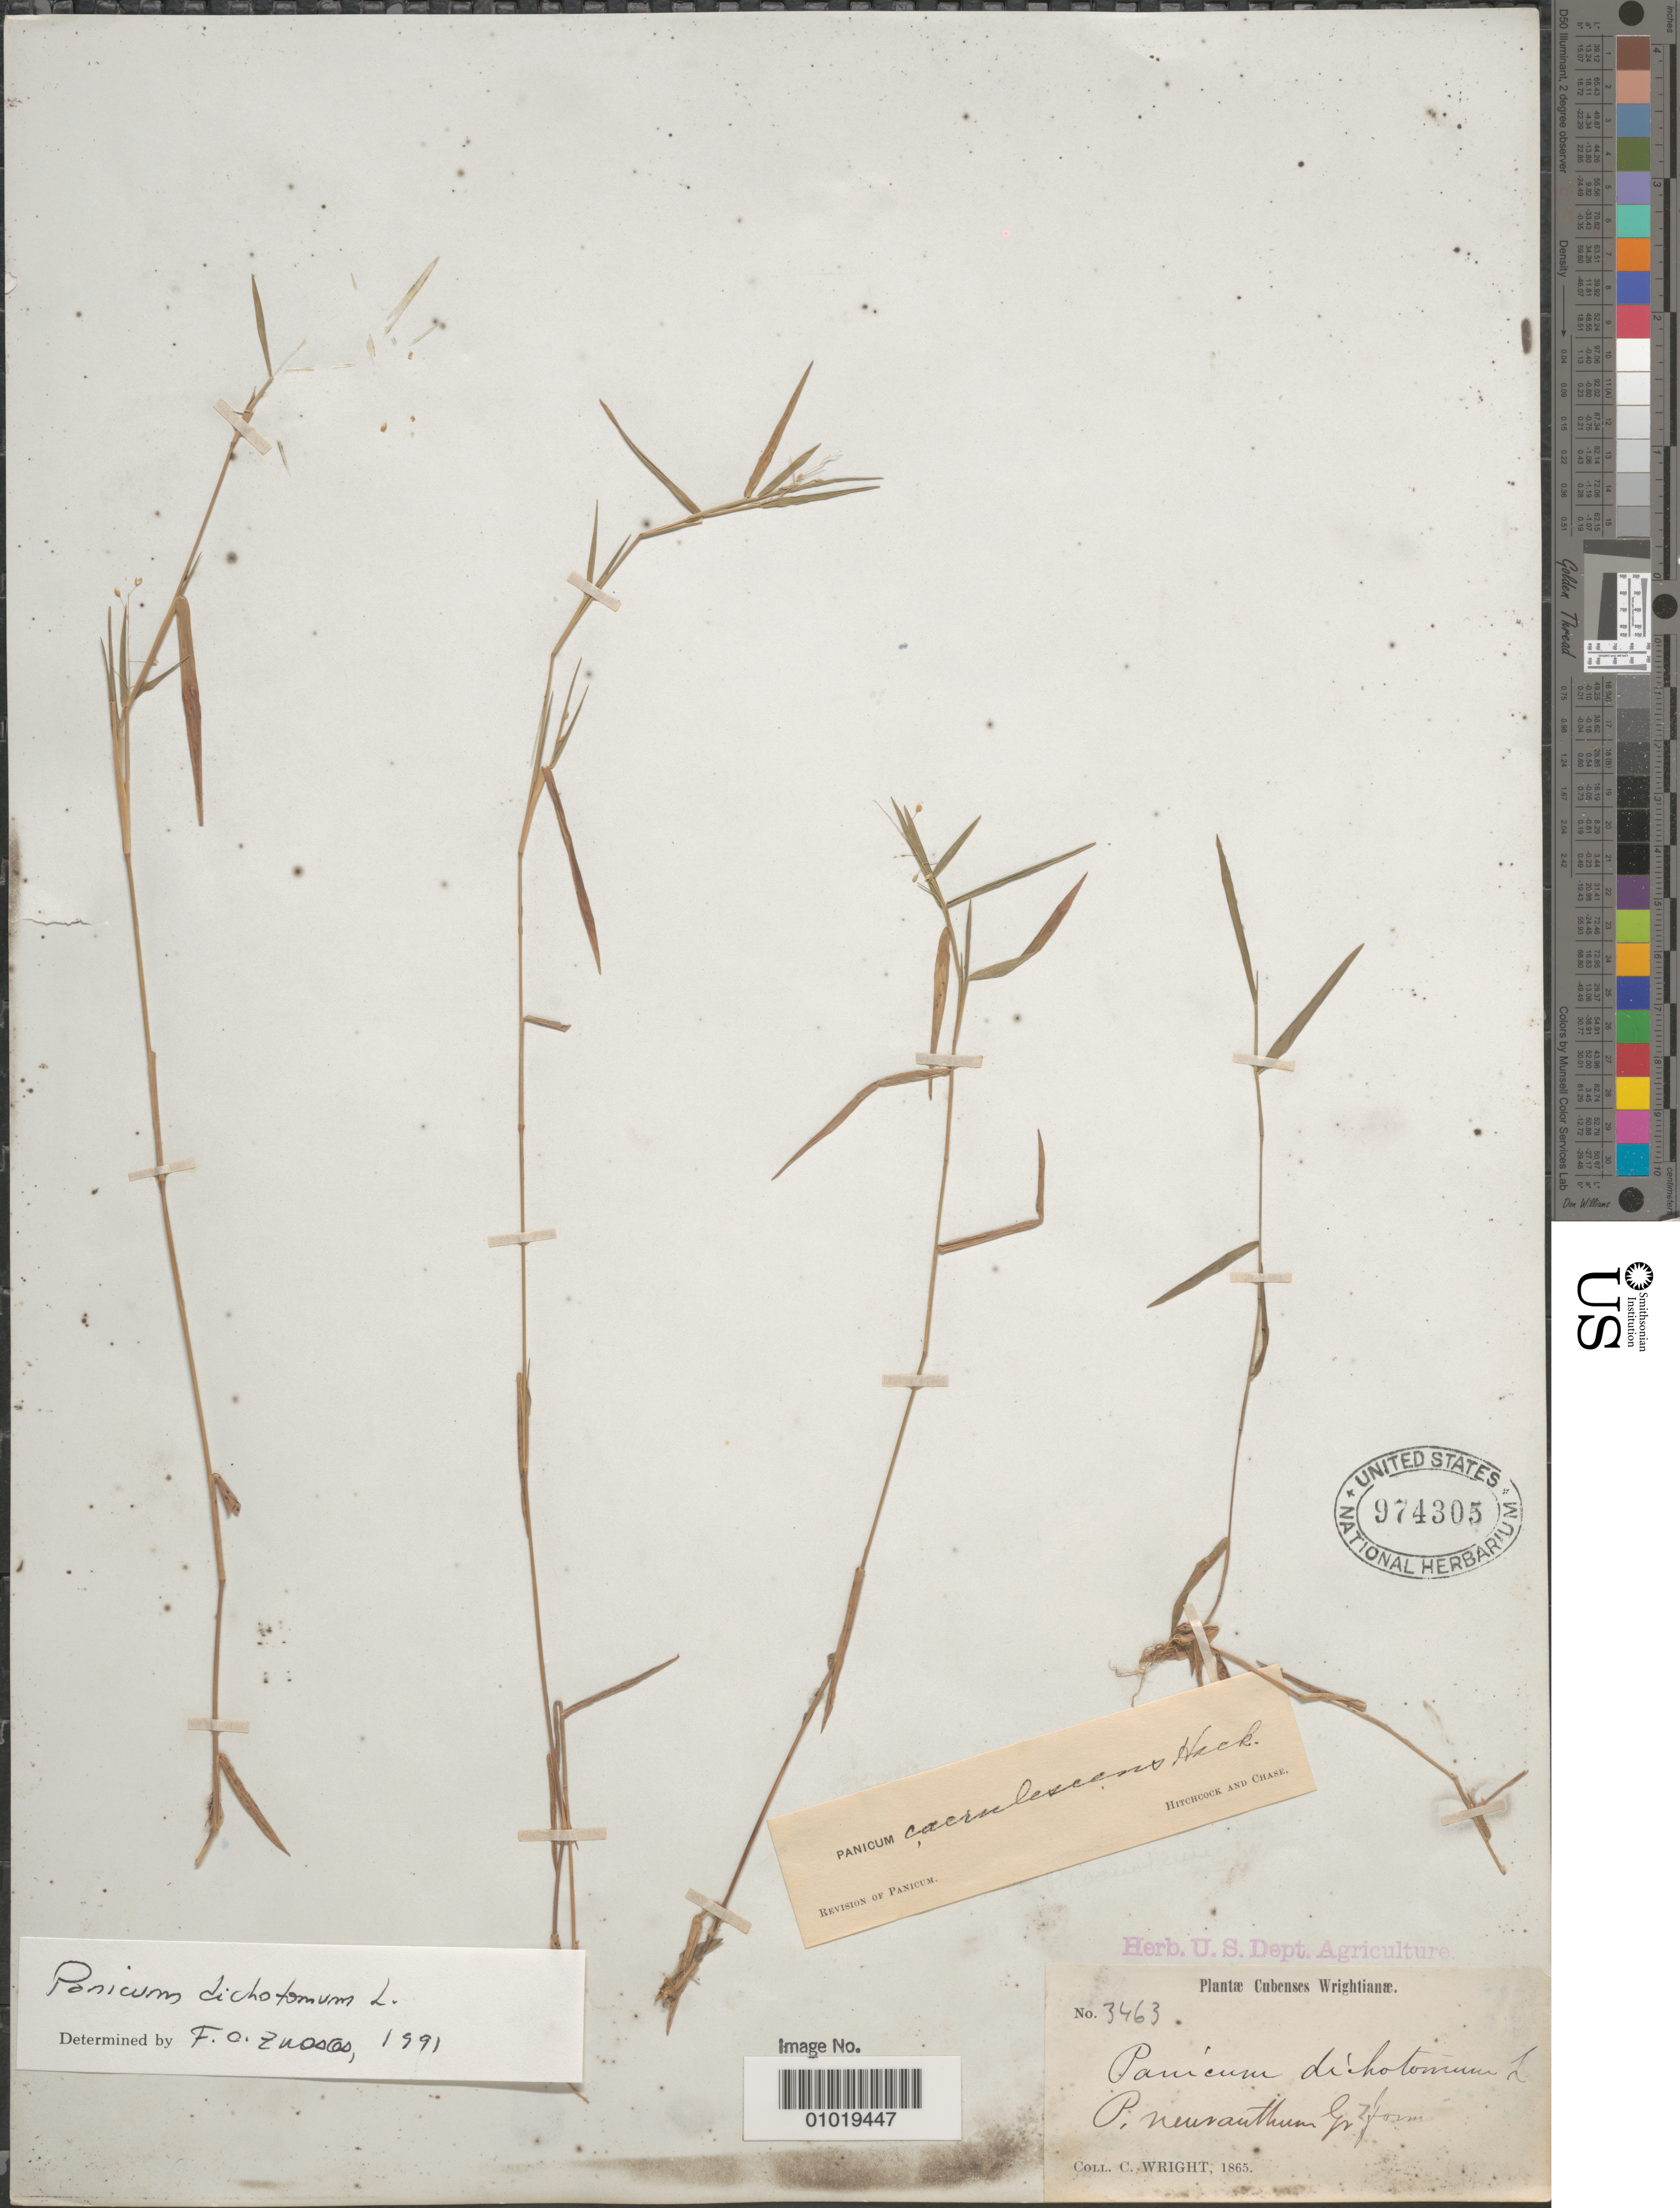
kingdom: Plantae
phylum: Tracheophyta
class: Liliopsida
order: Poales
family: Poaceae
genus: Panicum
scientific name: Panicum dichotomum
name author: L.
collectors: C. Wright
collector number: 3463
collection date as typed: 1865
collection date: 1865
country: Cuba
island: Cuba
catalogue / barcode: US 974305